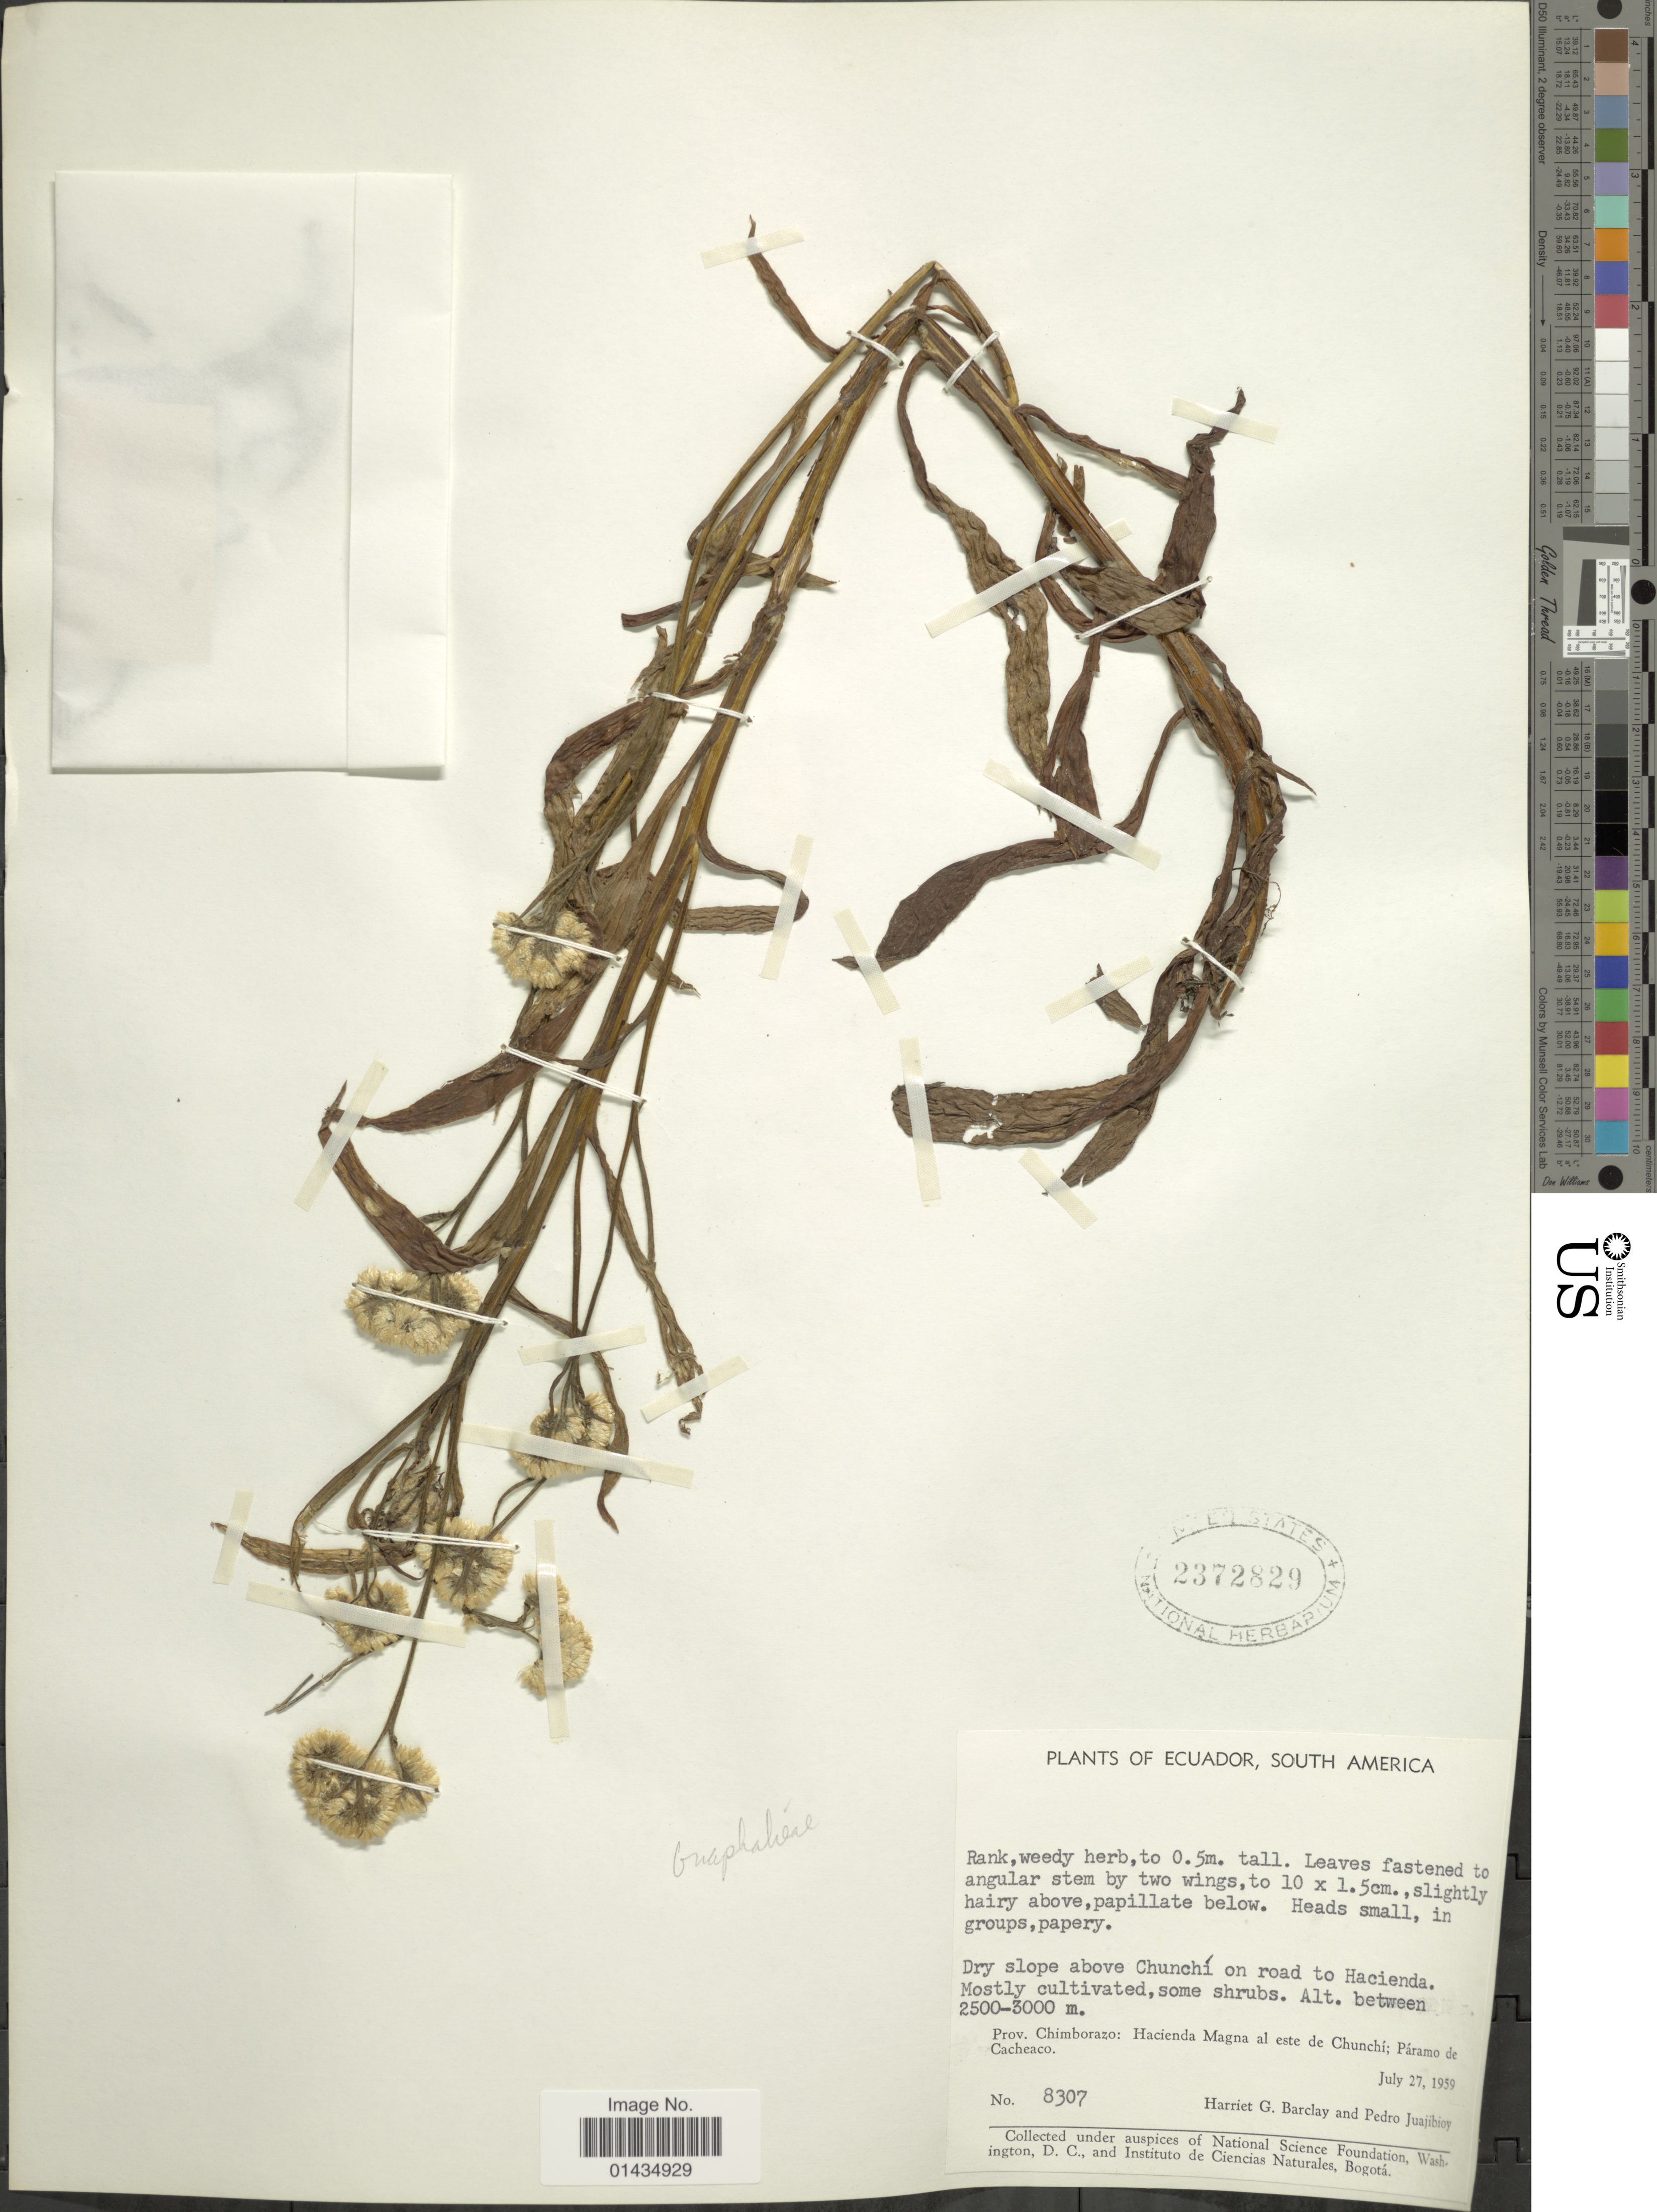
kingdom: Plantae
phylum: Tracheophyta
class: Magnoliopsida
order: Asterales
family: Asteraceae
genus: Achyrocline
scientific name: Achyrocline sp.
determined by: Dillon, M. O.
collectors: H. G. Barclay & P. Juajibioy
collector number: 8307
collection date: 1959-07-27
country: Ecuador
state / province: Chimborazo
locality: South America, dry slope above Chunchí on road to Hacienda,hacienda Magna al este de Chunchí; Páramo de Cacheaco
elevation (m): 2500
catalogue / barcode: US 2372829